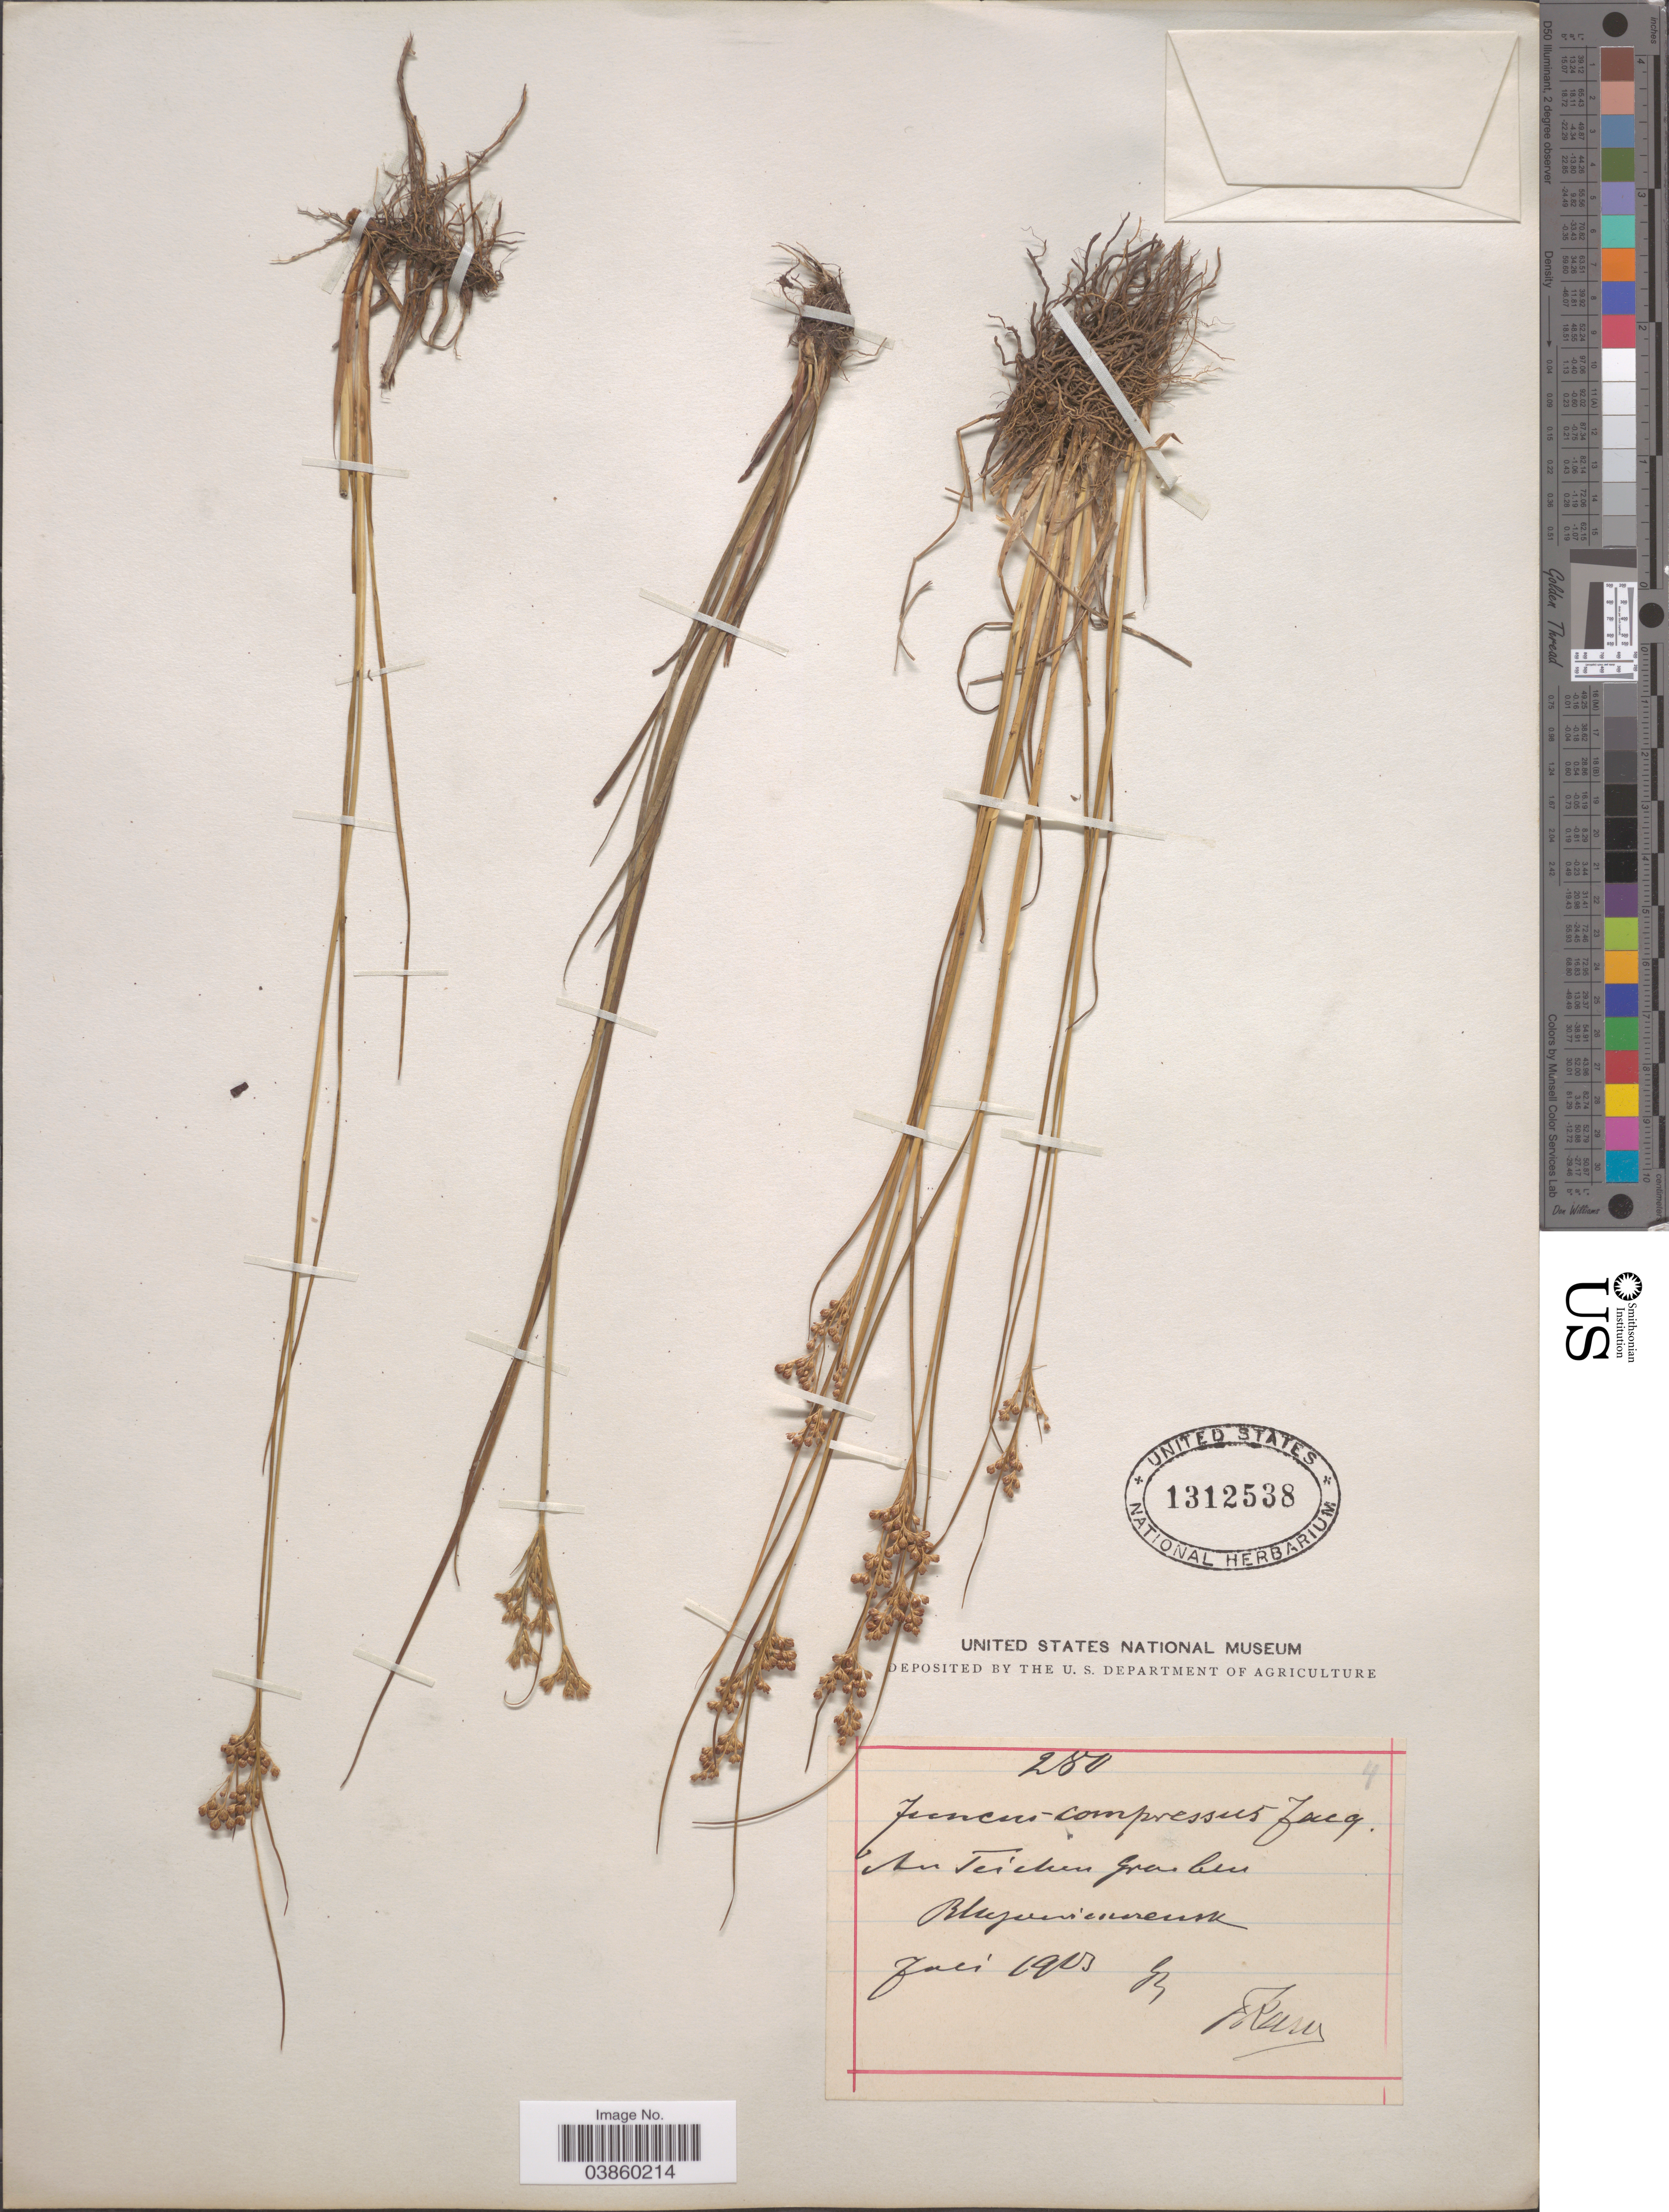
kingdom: Plantae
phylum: Tracheophyta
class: Liliopsida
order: Poales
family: Juncaceae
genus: Juncus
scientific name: Juncus compressus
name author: Jacq.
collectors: F. Karo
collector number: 280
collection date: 1903-07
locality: An teichem Grauben [illegible text].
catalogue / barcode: US 1312538